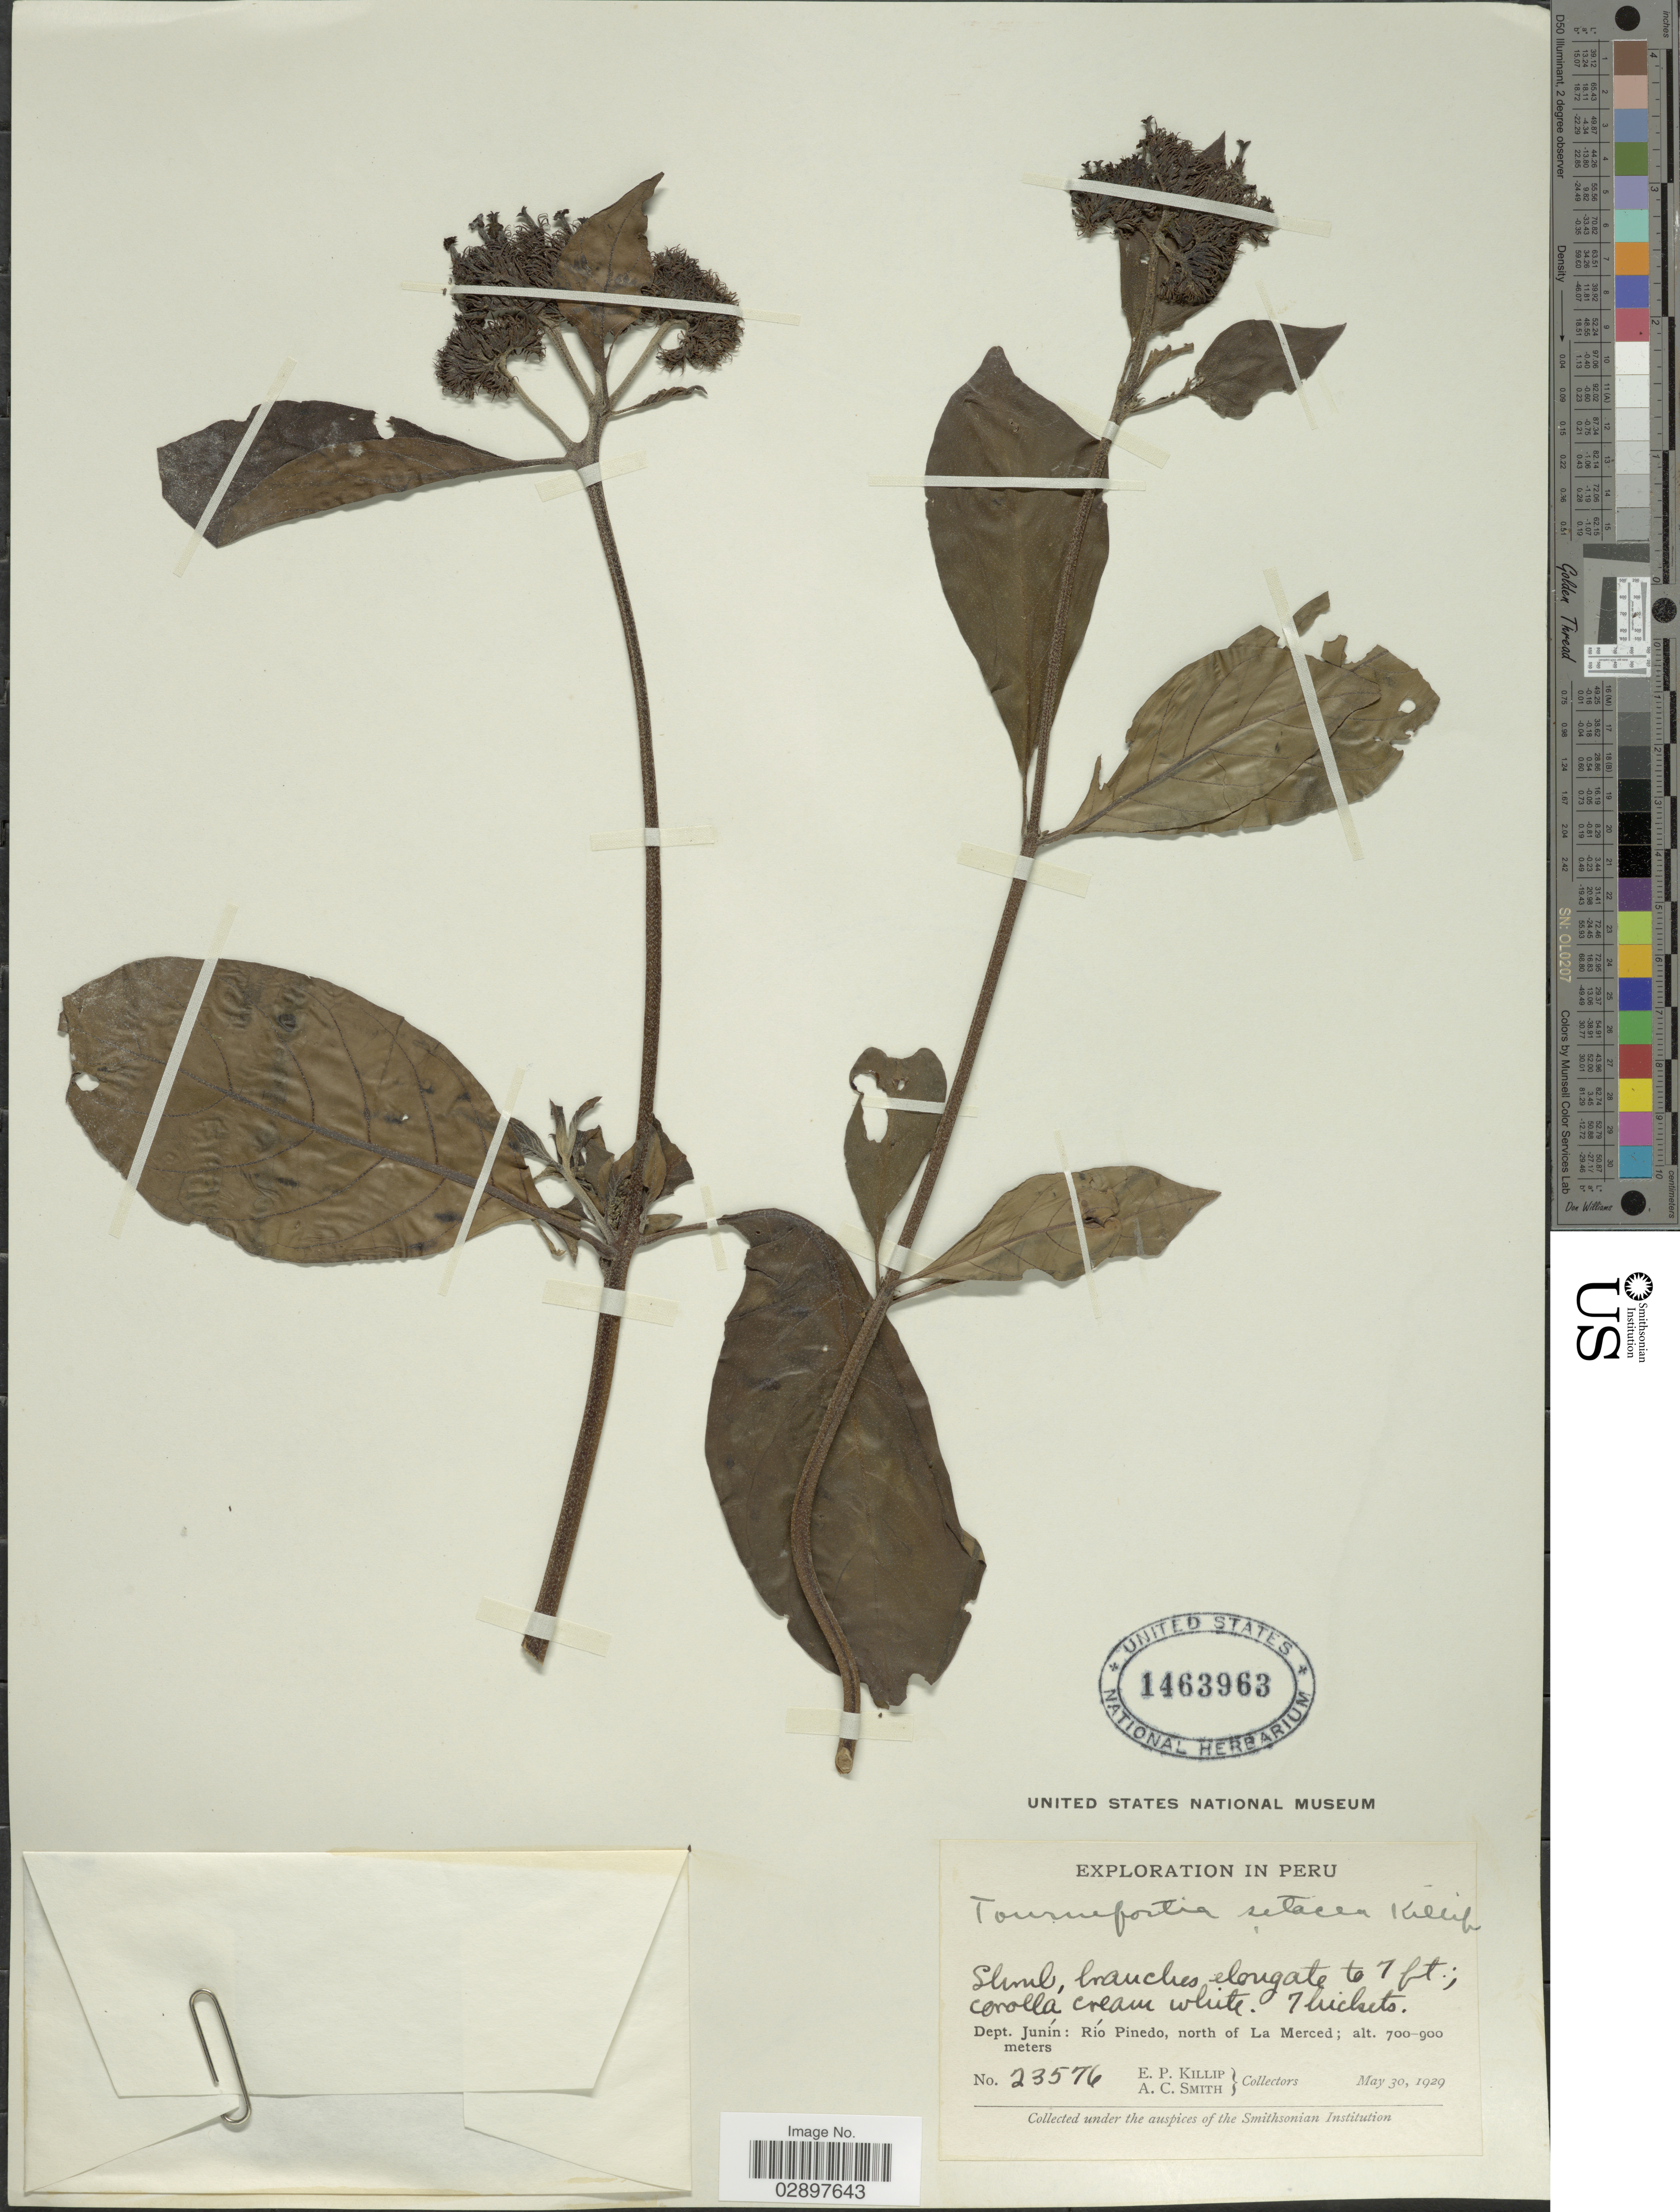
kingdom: Plantae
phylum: Tracheophyta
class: Magnoliopsida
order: Boraginales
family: Heliotropiaceae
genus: Tournefortia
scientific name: Tournefortia setacea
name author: Killip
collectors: E. P. Killip & A. C. Smith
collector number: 23576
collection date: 1929-05-30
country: Peru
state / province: Junín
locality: Dept. Junín: Río Pinedo, north of La Merced.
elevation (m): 700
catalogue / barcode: US 1463963